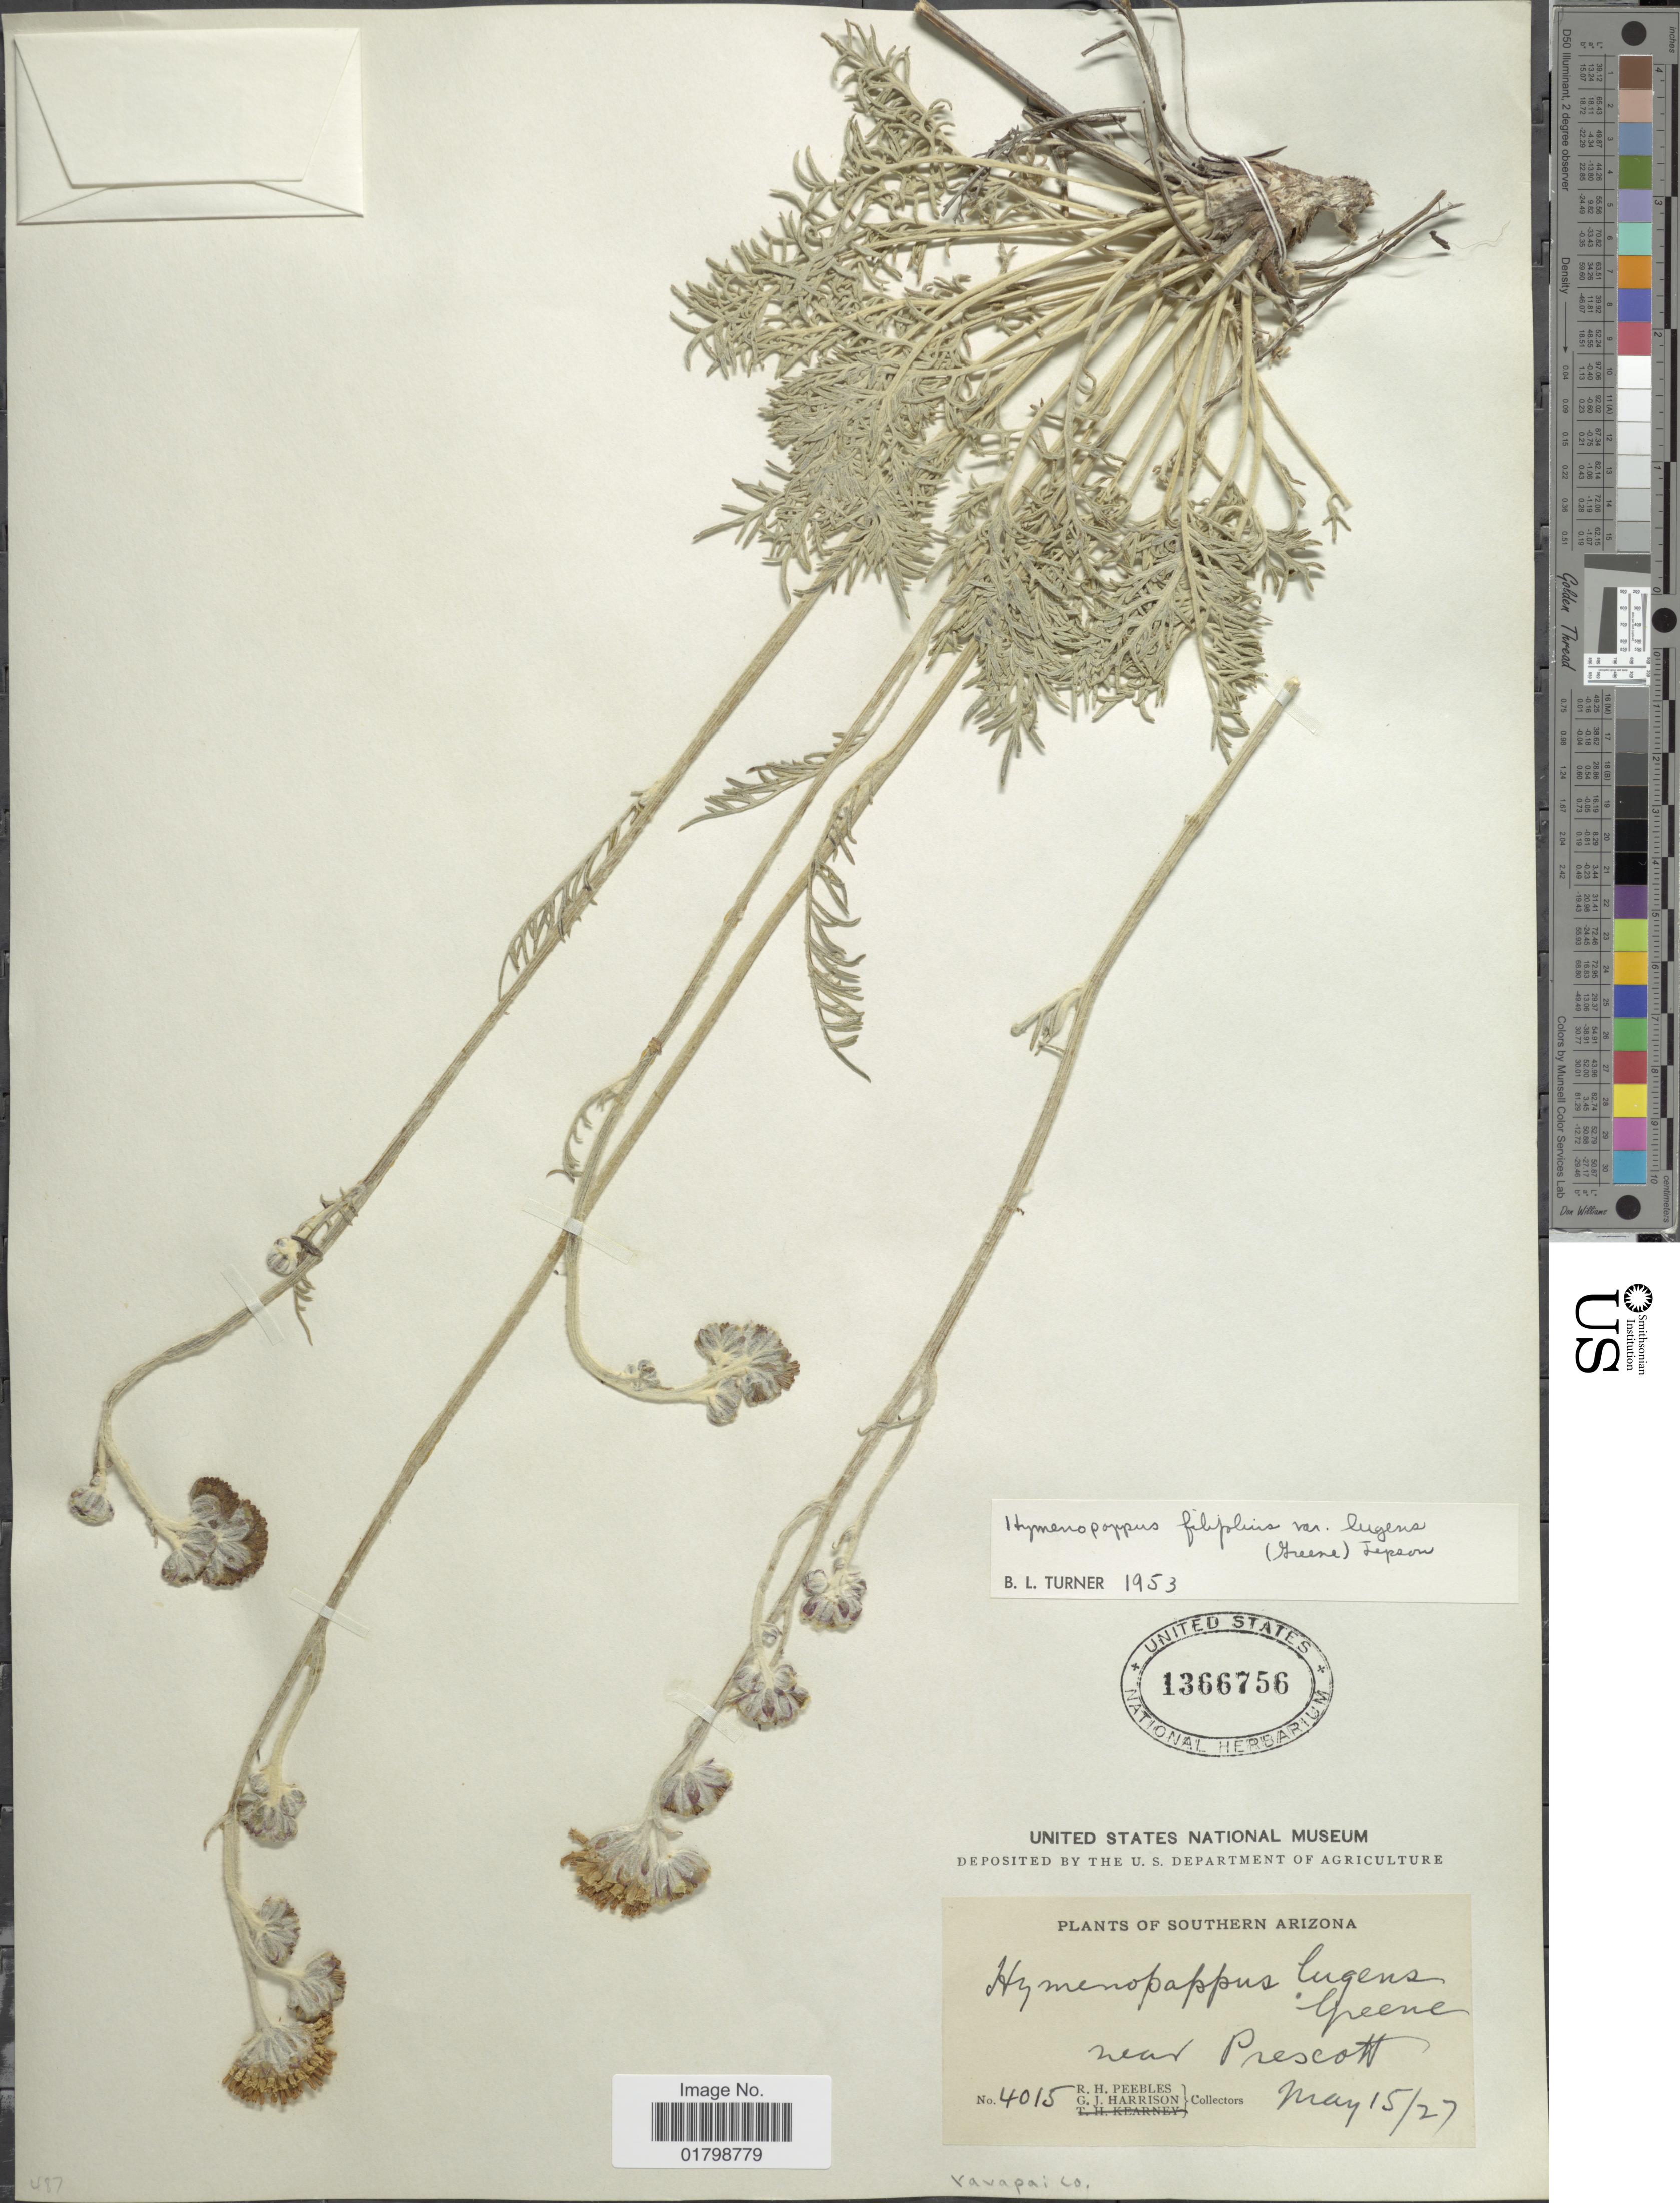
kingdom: Plantae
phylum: Tracheophyta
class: Magnoliopsida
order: Asterales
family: Asteraceae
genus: Hymenopappus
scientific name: Hymenopappus filifolius var. lugens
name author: (Greene) Jeps.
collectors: R. H. Peebles & G. J. Harrison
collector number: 4015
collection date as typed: Transcribed d/m/y: 15/5/27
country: United States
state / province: Arizona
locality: Southern Arizona, Near Prescott, Yavapai Co.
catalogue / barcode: US 1366756